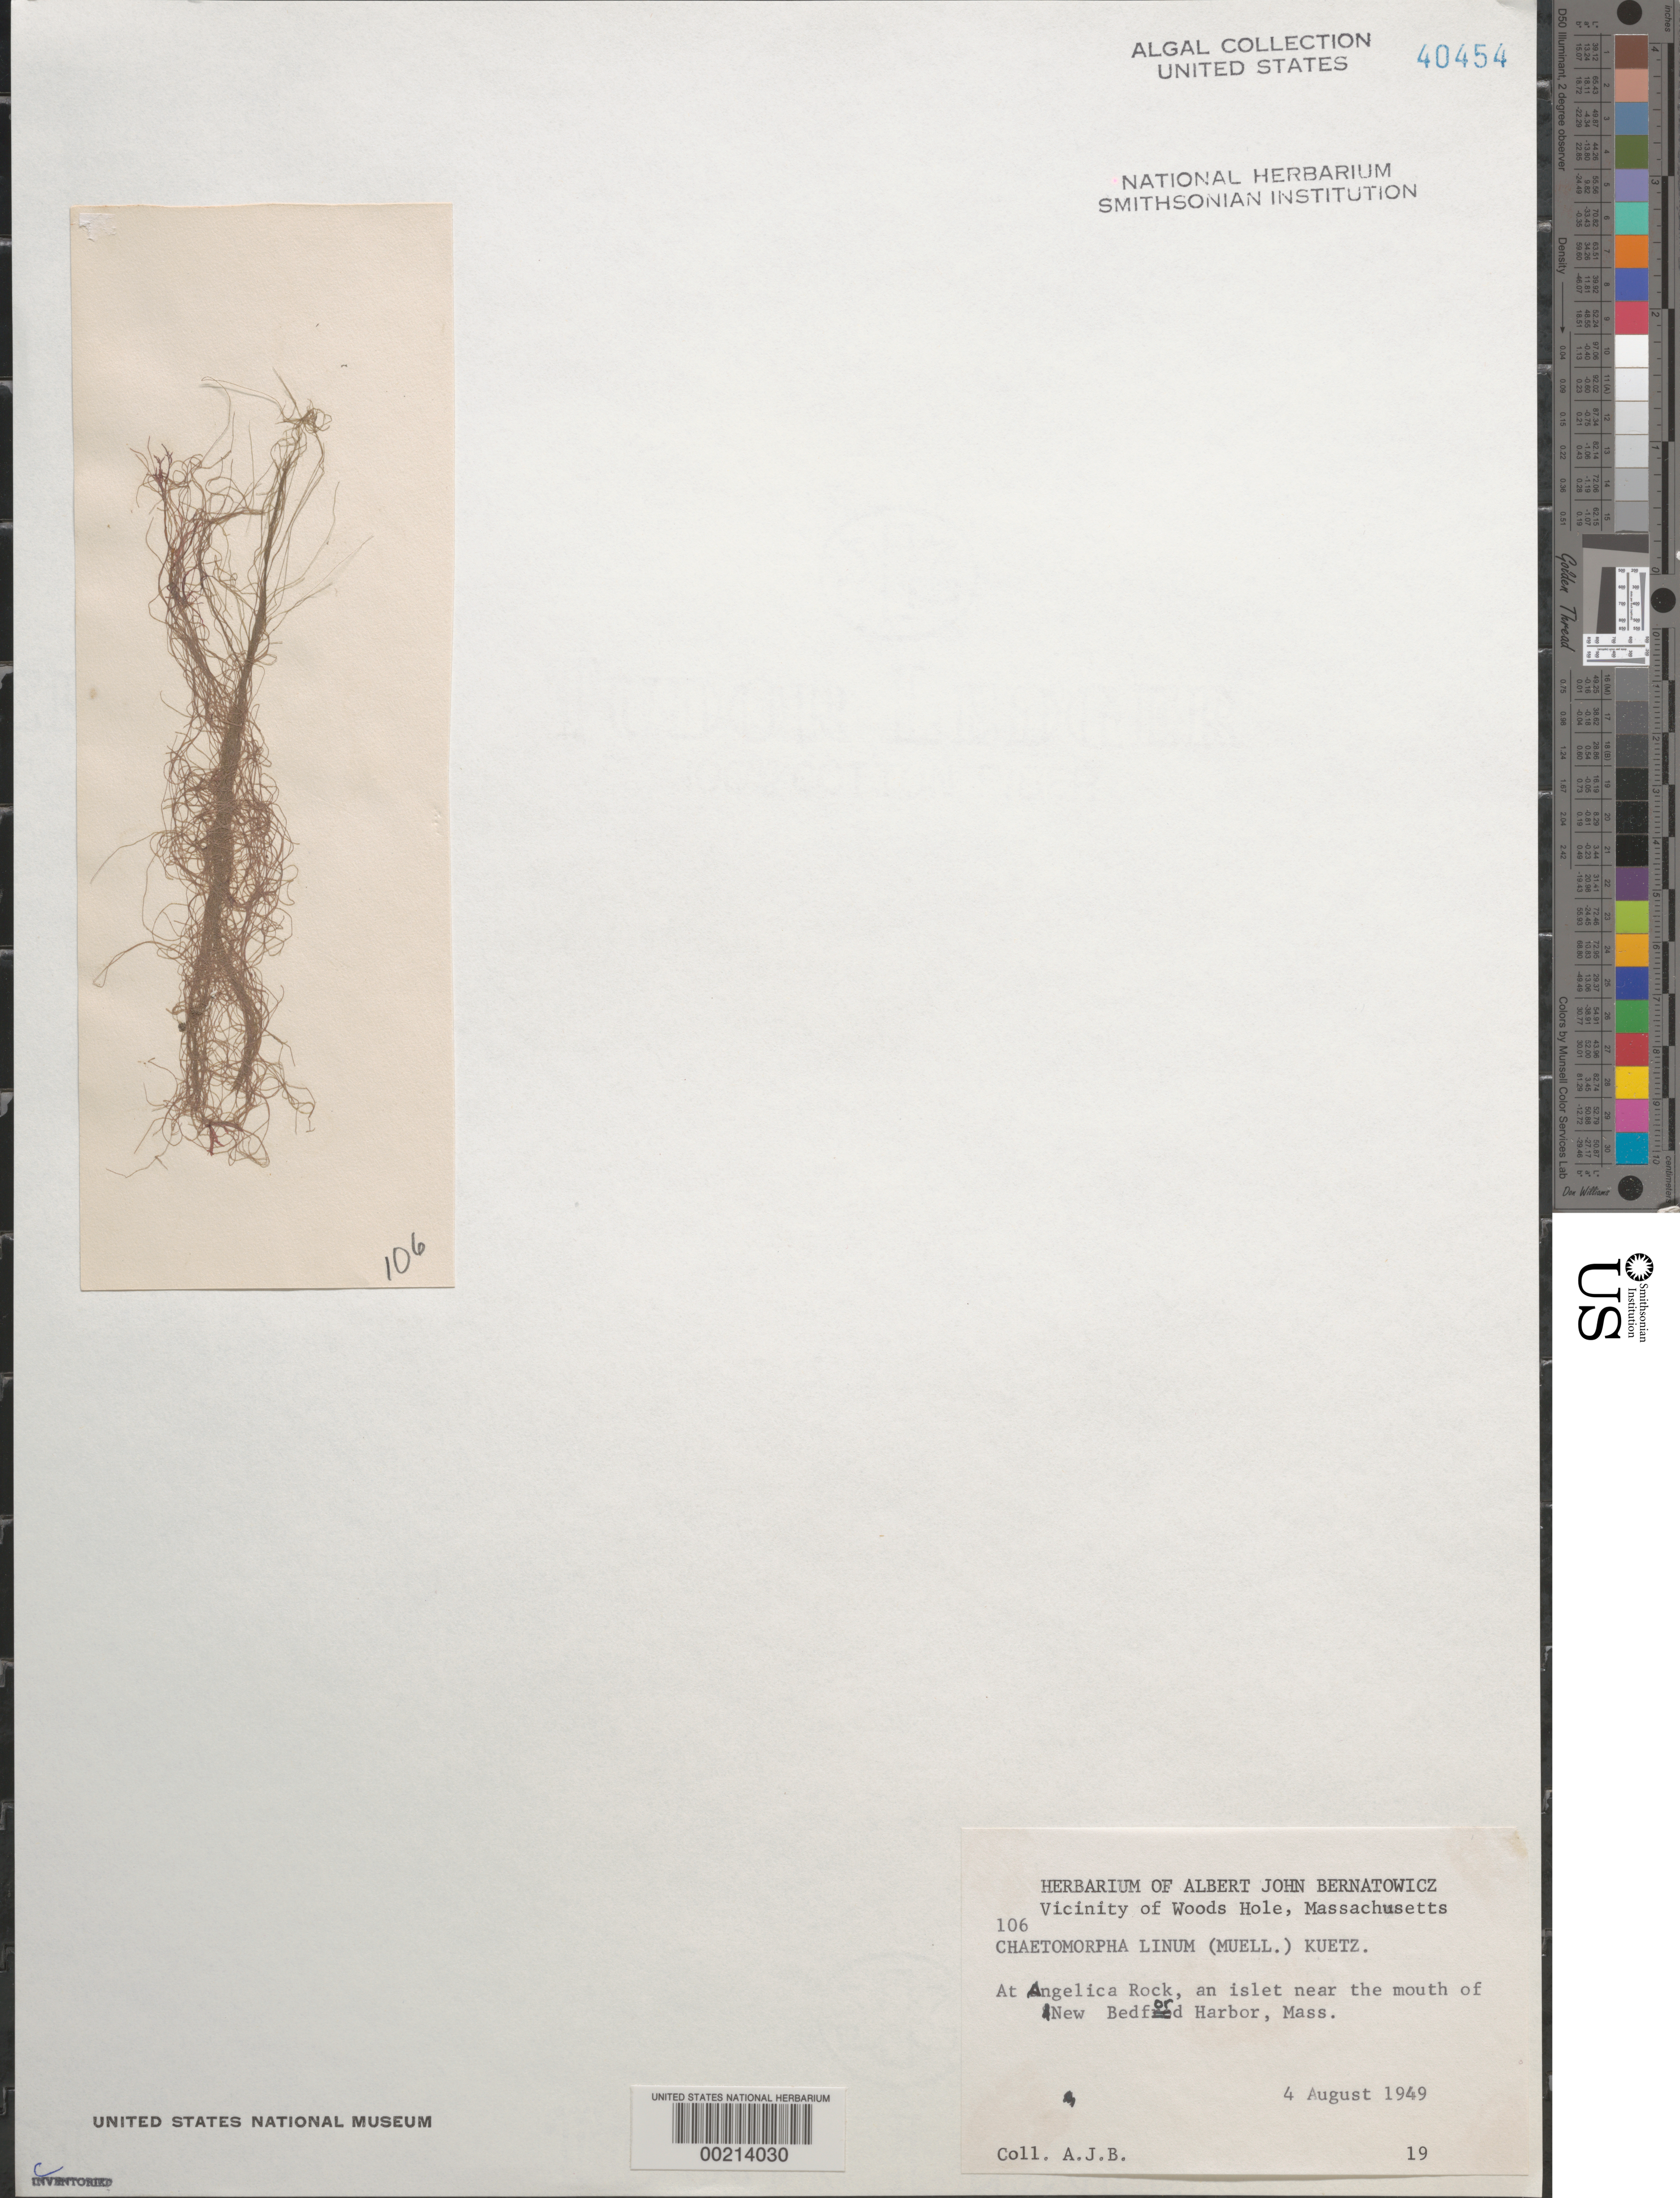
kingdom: Plantae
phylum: Chlorophyta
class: Ulvophyceae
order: Cladophorales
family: Cladophoraceae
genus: Chaetomorpha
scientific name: Chaetomorpha linum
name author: (O.F. Muell.) Kütz.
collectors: A. Bernatowicz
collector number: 106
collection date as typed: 04 Aug 1949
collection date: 1949-08-04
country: United States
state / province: Massachusetts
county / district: Bristol County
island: Angelica Rock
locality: Near New Bedford Harbor mouth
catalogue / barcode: US 40454